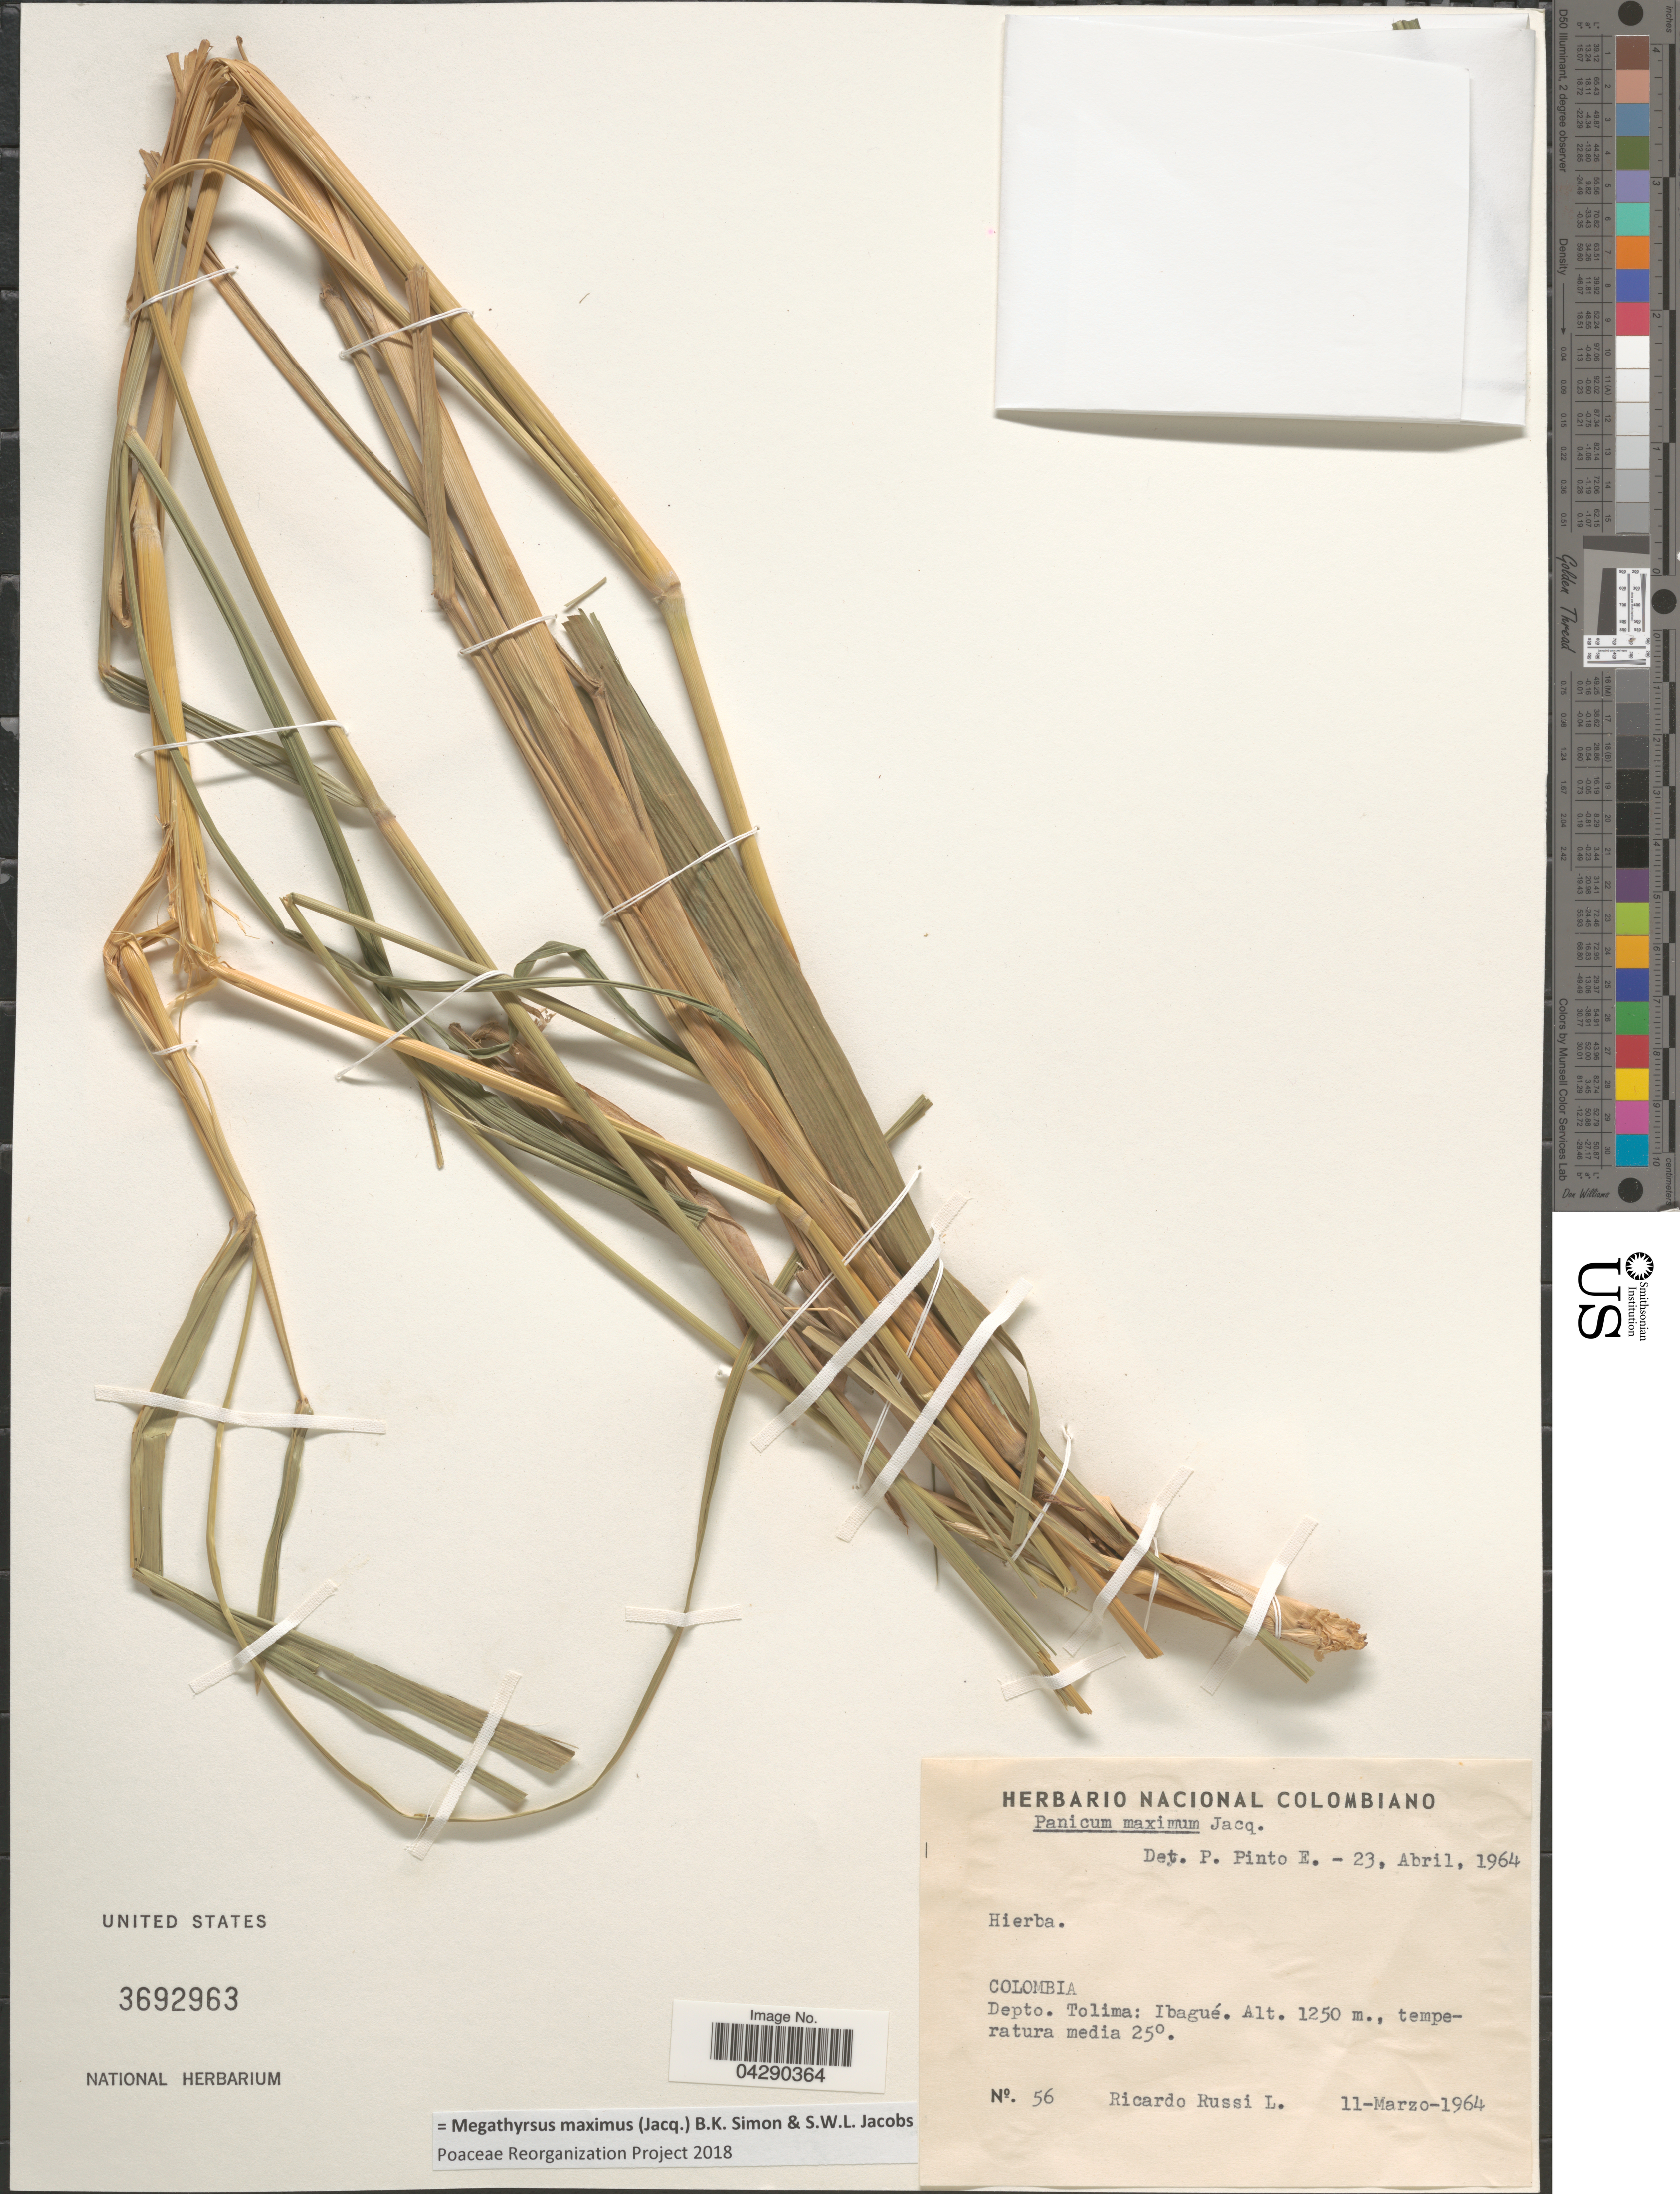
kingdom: Plantae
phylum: Tracheophyta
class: Liliopsida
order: Poales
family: Poaceae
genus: Megathyrsus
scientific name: Megathyrsus maximus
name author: (Jacq.) B.K. Simon & S.W.L. Jacobs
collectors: R. Russi L.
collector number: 56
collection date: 1964-03-11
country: Colombia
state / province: Tolima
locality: Depto. Tolima: Ibagué.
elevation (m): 1250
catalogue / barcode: US 3692963